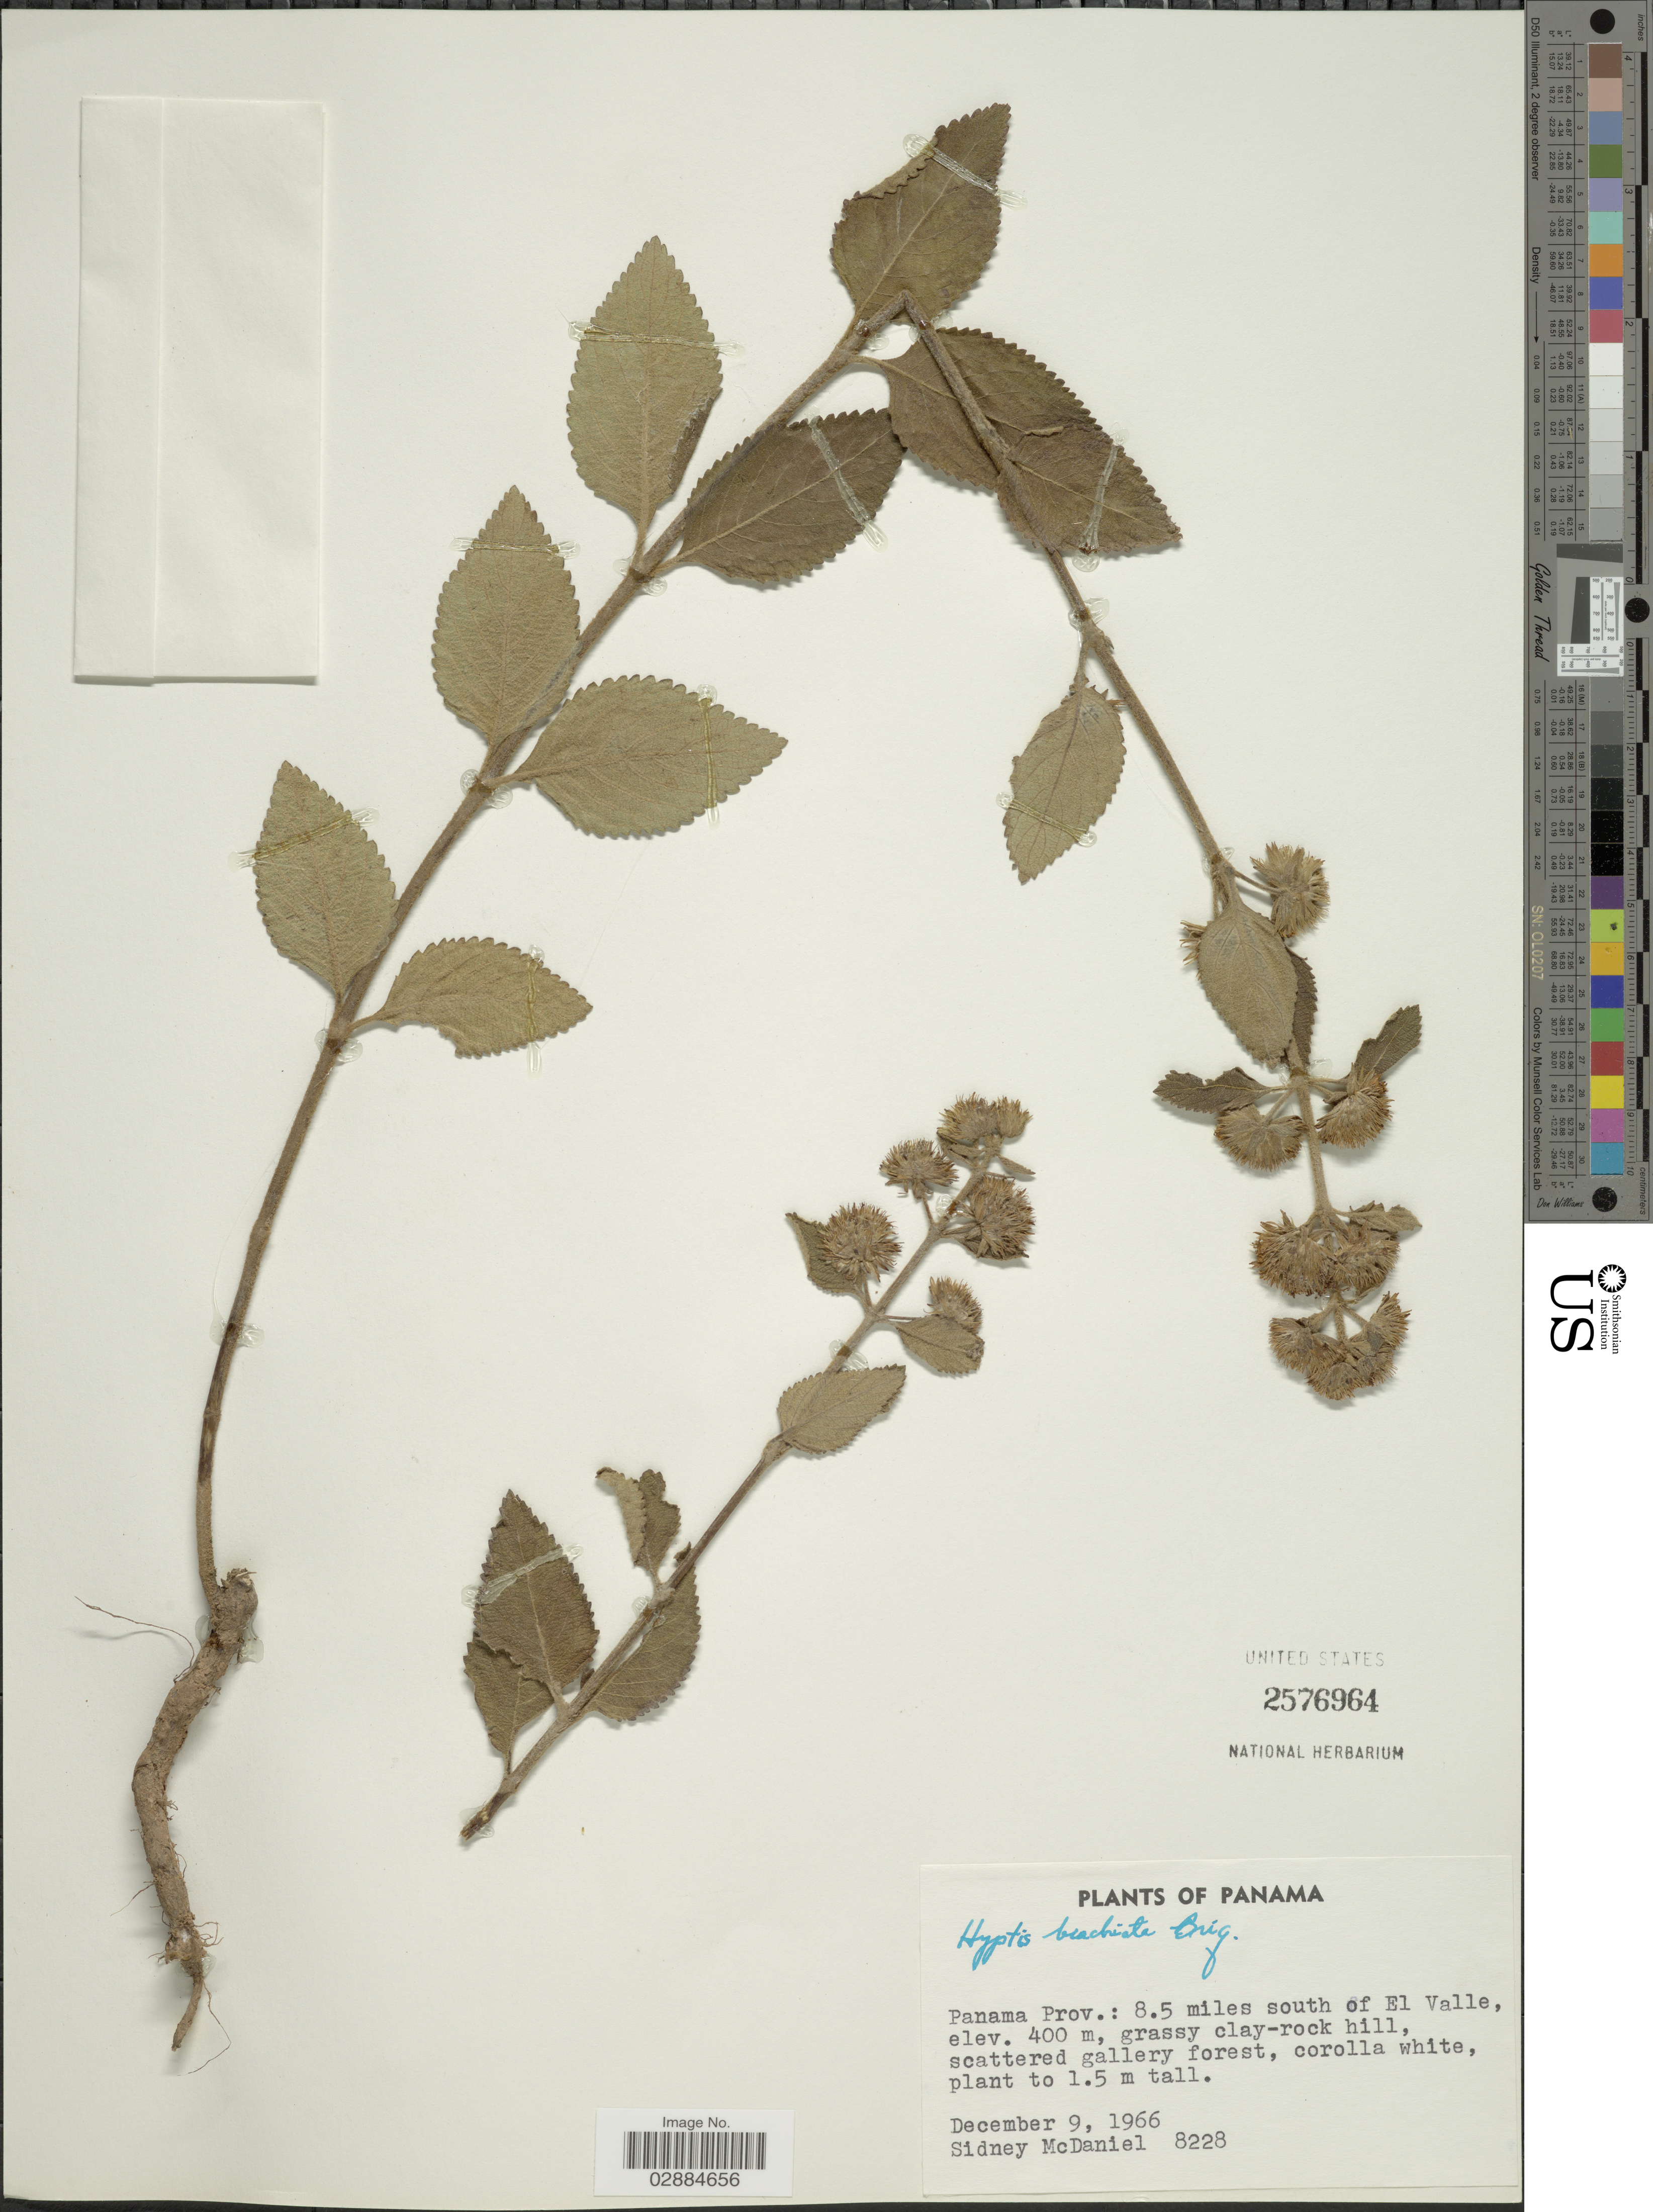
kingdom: Plantae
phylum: Tracheophyta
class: Magnoliopsida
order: Lamiales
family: Lamiaceae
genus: Hyptis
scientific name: Hyptis brachiata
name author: Briq.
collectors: S. McDaniel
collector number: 8228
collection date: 1966-12-09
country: Panama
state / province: Panamá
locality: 8.5 miles south of El Valle.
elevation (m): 400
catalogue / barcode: US 2576964